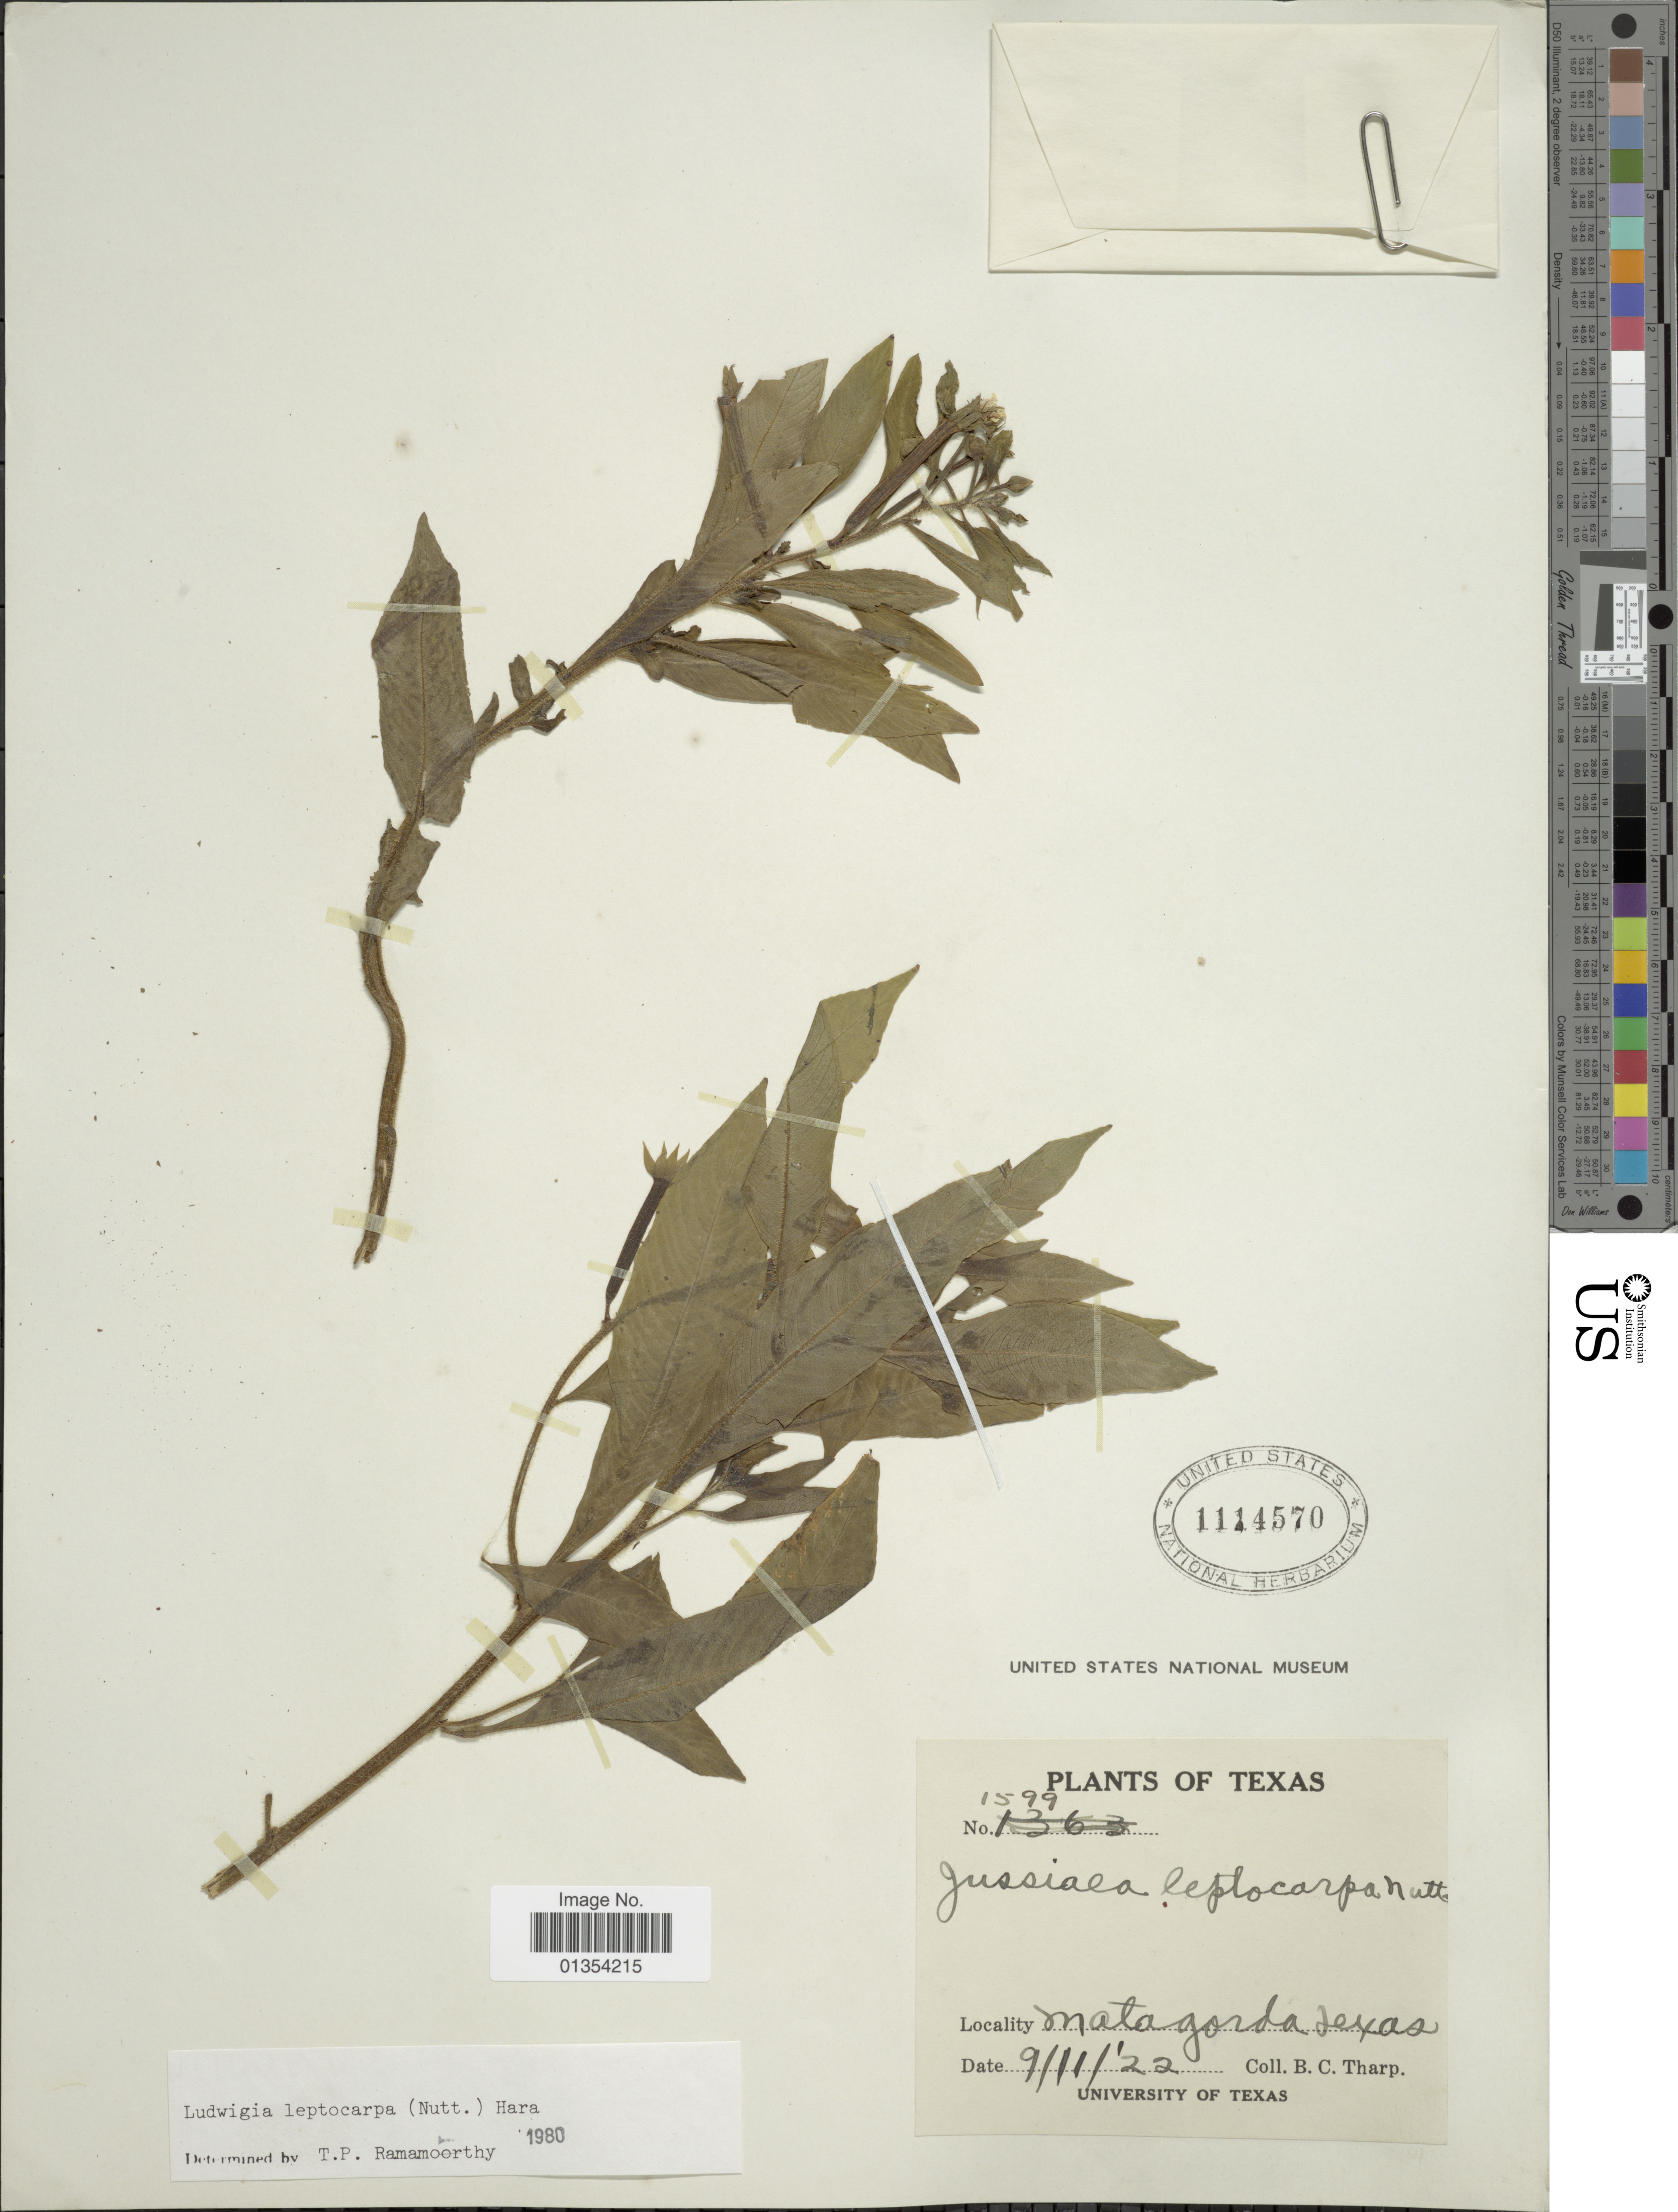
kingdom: Plantae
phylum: Tracheophyta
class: Magnoliopsida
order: Myrtales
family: Onagraceae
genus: Ludwigia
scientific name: Ludwigia leptocarpa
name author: (Nutt.) H. Hara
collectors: B. C. Tharp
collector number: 1599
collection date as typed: Transcribed d/m/y: 9/11/22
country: United States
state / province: Texas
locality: Matagorda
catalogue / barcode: US 1114570